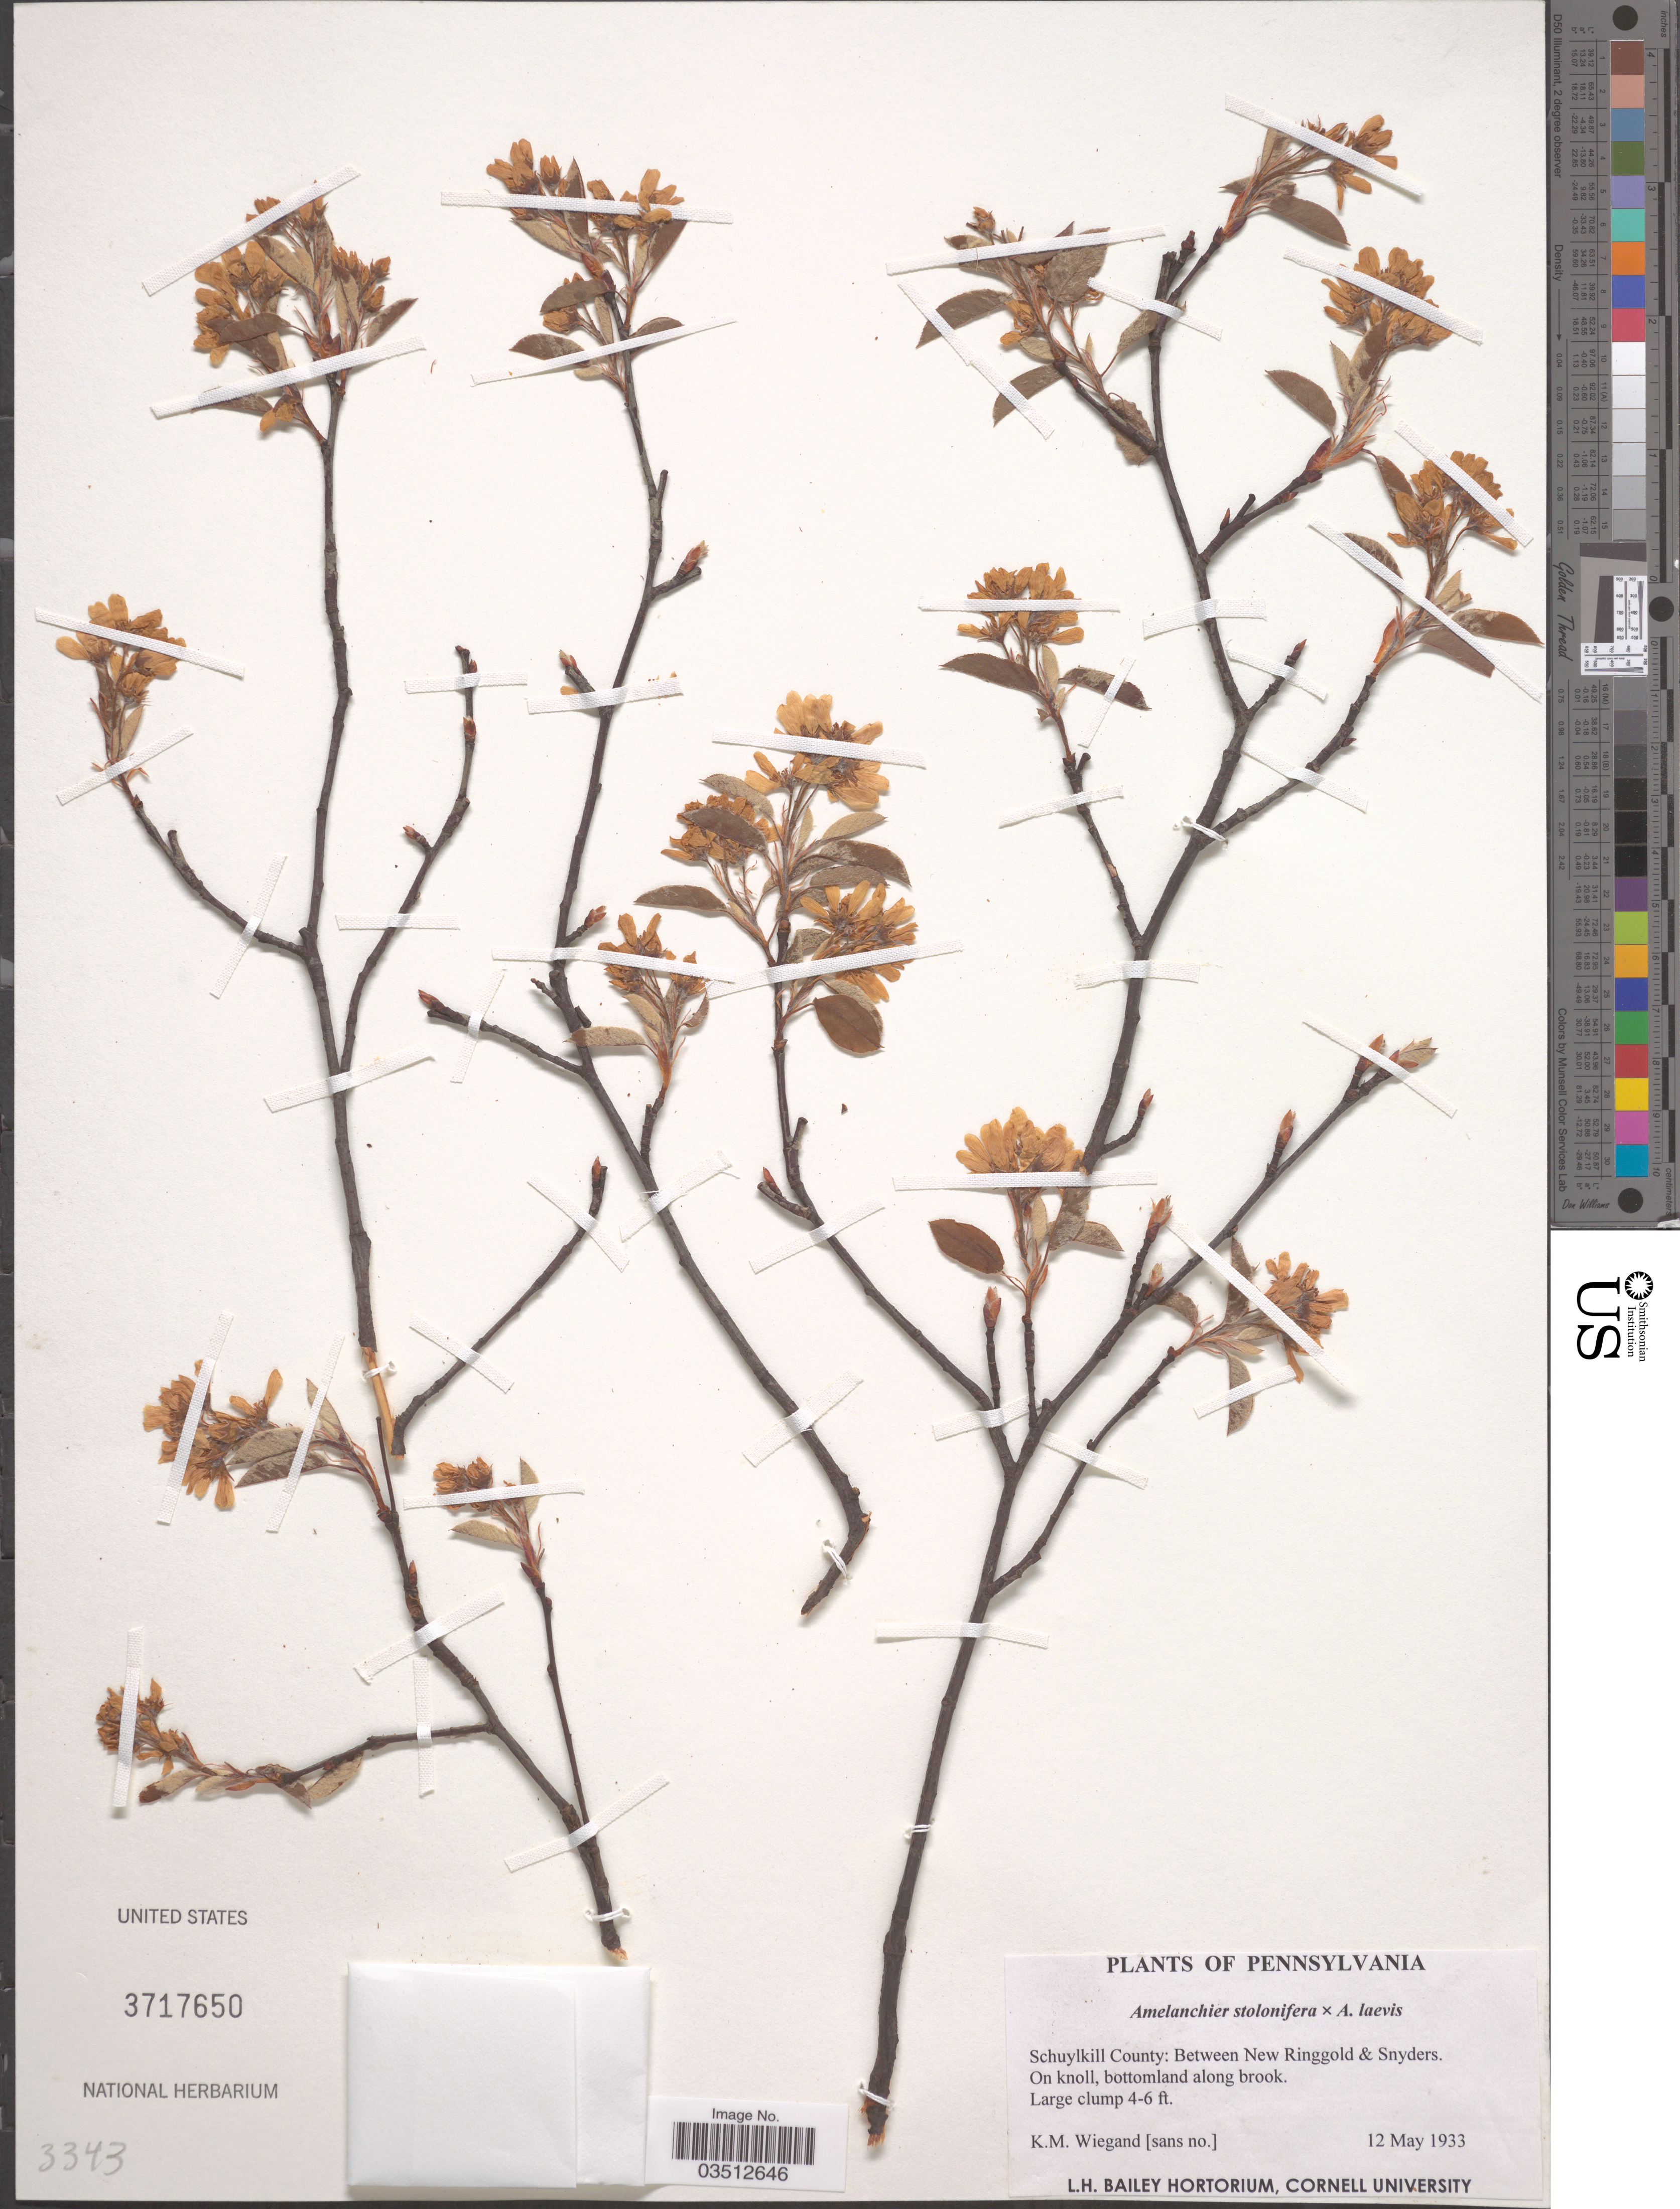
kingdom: Plantae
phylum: Tracheophyta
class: Magnoliopsida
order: Rosales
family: Rosaceae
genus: Amelanchier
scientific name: Amelanchier stolonifera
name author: Wiegand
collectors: K. M. Wiegand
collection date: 1933-05-12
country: United States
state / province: Pennsylvania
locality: Schuykill County: Between New Ringgold & Snyders.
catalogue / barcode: US 3717650